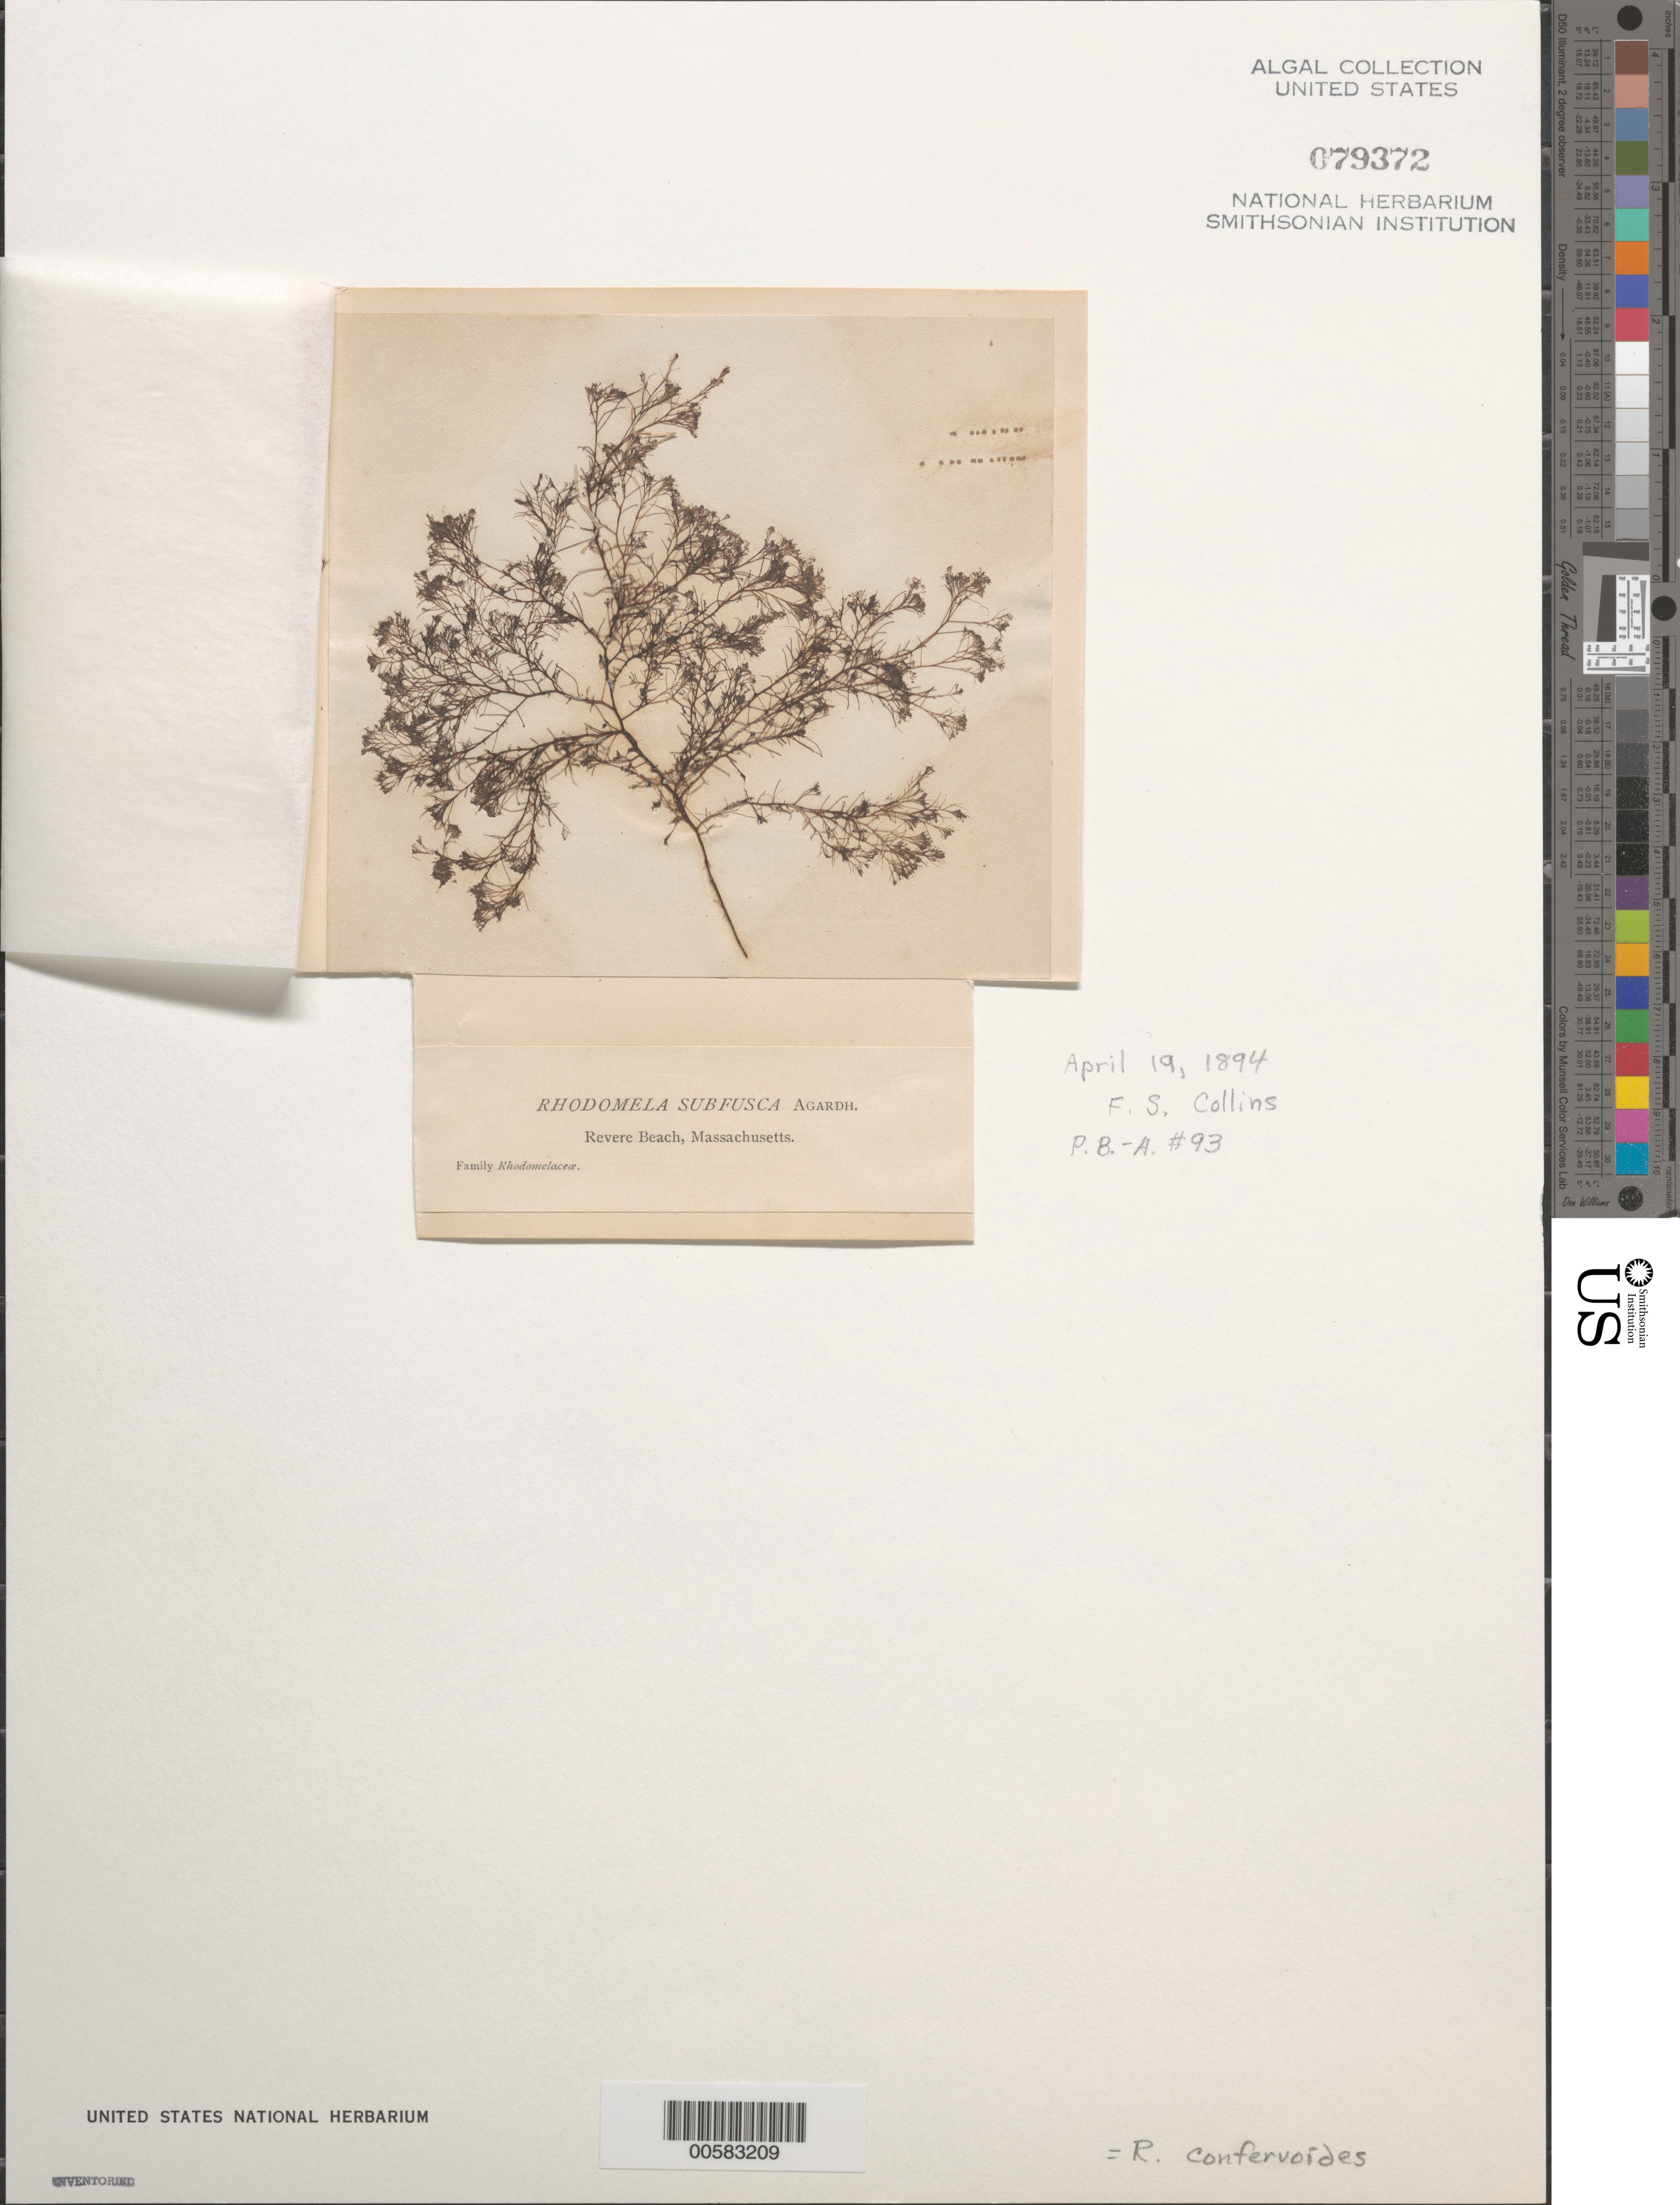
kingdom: Plantae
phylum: Rhodophyta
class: Florideophyceae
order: Ceramiales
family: Rhodomelaceae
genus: Rhodomela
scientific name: Rhodomela confervoides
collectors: F. Collins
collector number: PB-A 93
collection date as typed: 19 Apr 1894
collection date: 1894-04-19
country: United States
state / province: Massachusetts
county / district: Suffolk County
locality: Revere Beach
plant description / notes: Collins, Holden & Setchell, Phycotheca Boreali-Americana, as Rhodomela subfusca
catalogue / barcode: US 79372